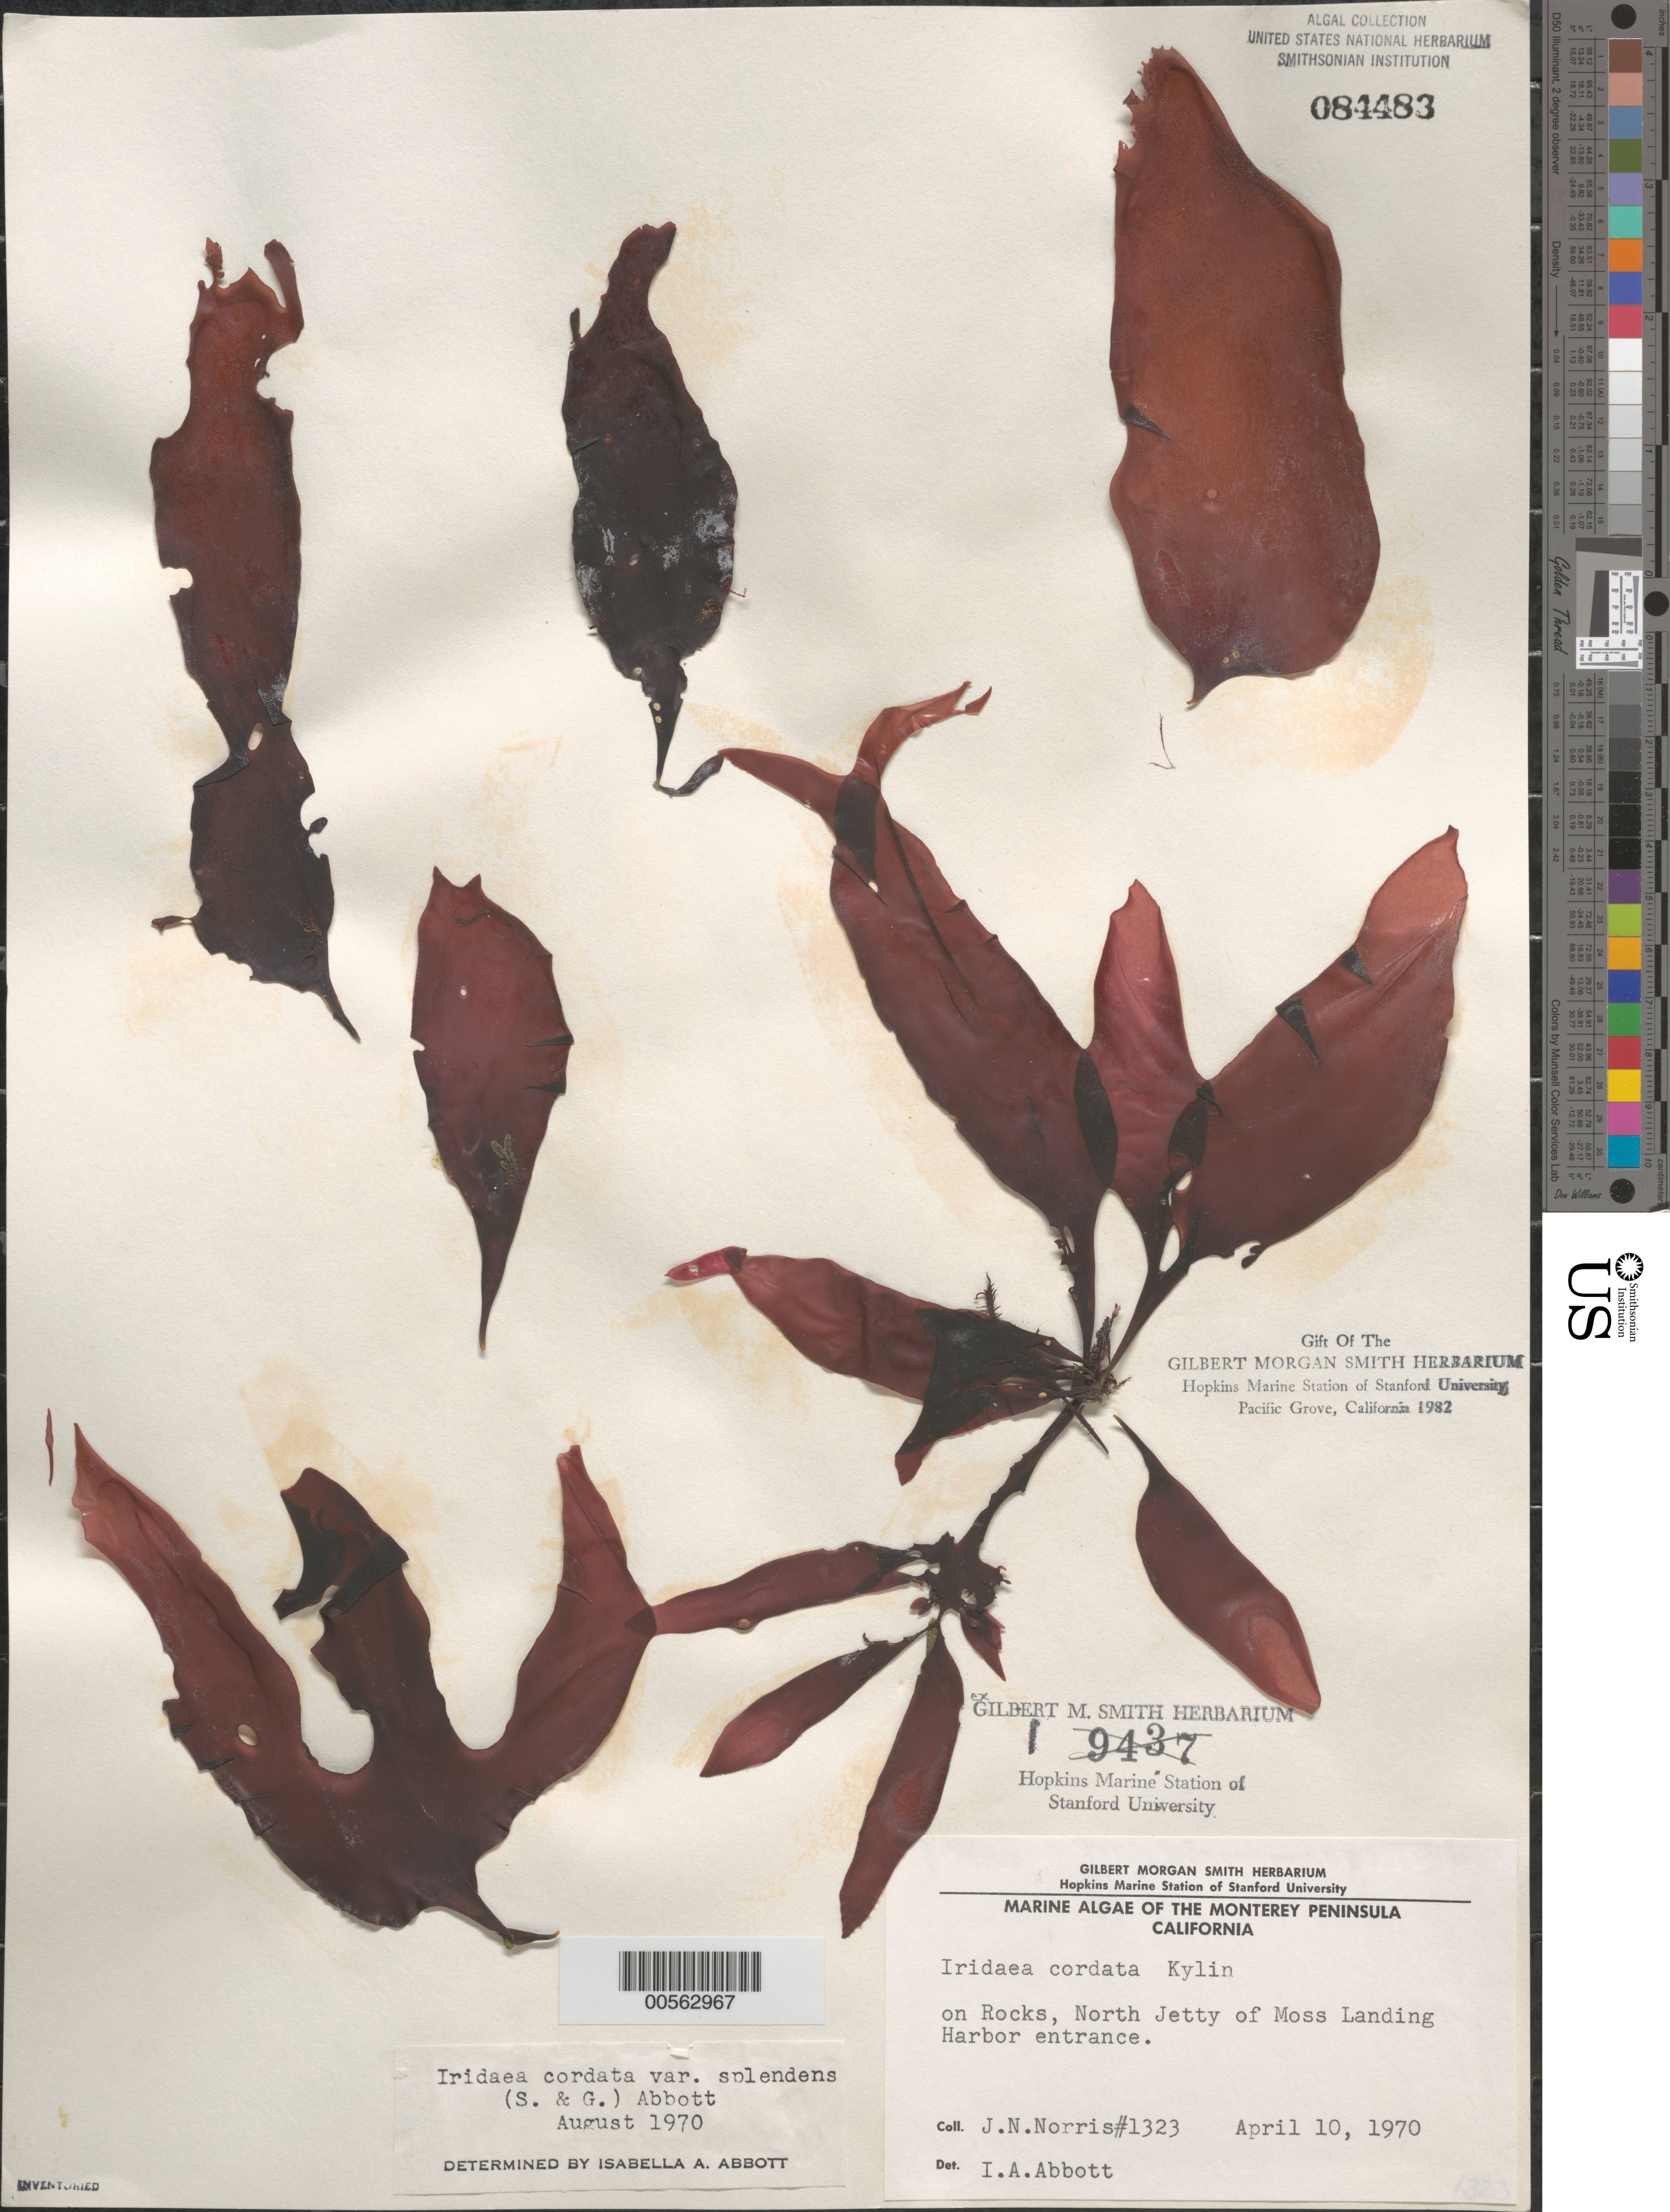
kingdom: Plantae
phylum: Rhodophyta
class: Florideophyceae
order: Gigartinales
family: Gigartinaceae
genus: Iridaea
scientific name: Iridaea cordata var. splendens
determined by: Abbott, Isabella A.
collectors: J. N. Norris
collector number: JN-1323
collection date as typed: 10 Apr 1970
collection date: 1970-04-10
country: United States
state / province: California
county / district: Monterey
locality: Moss Landing Harbor entrance, north jetty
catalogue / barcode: US 84483